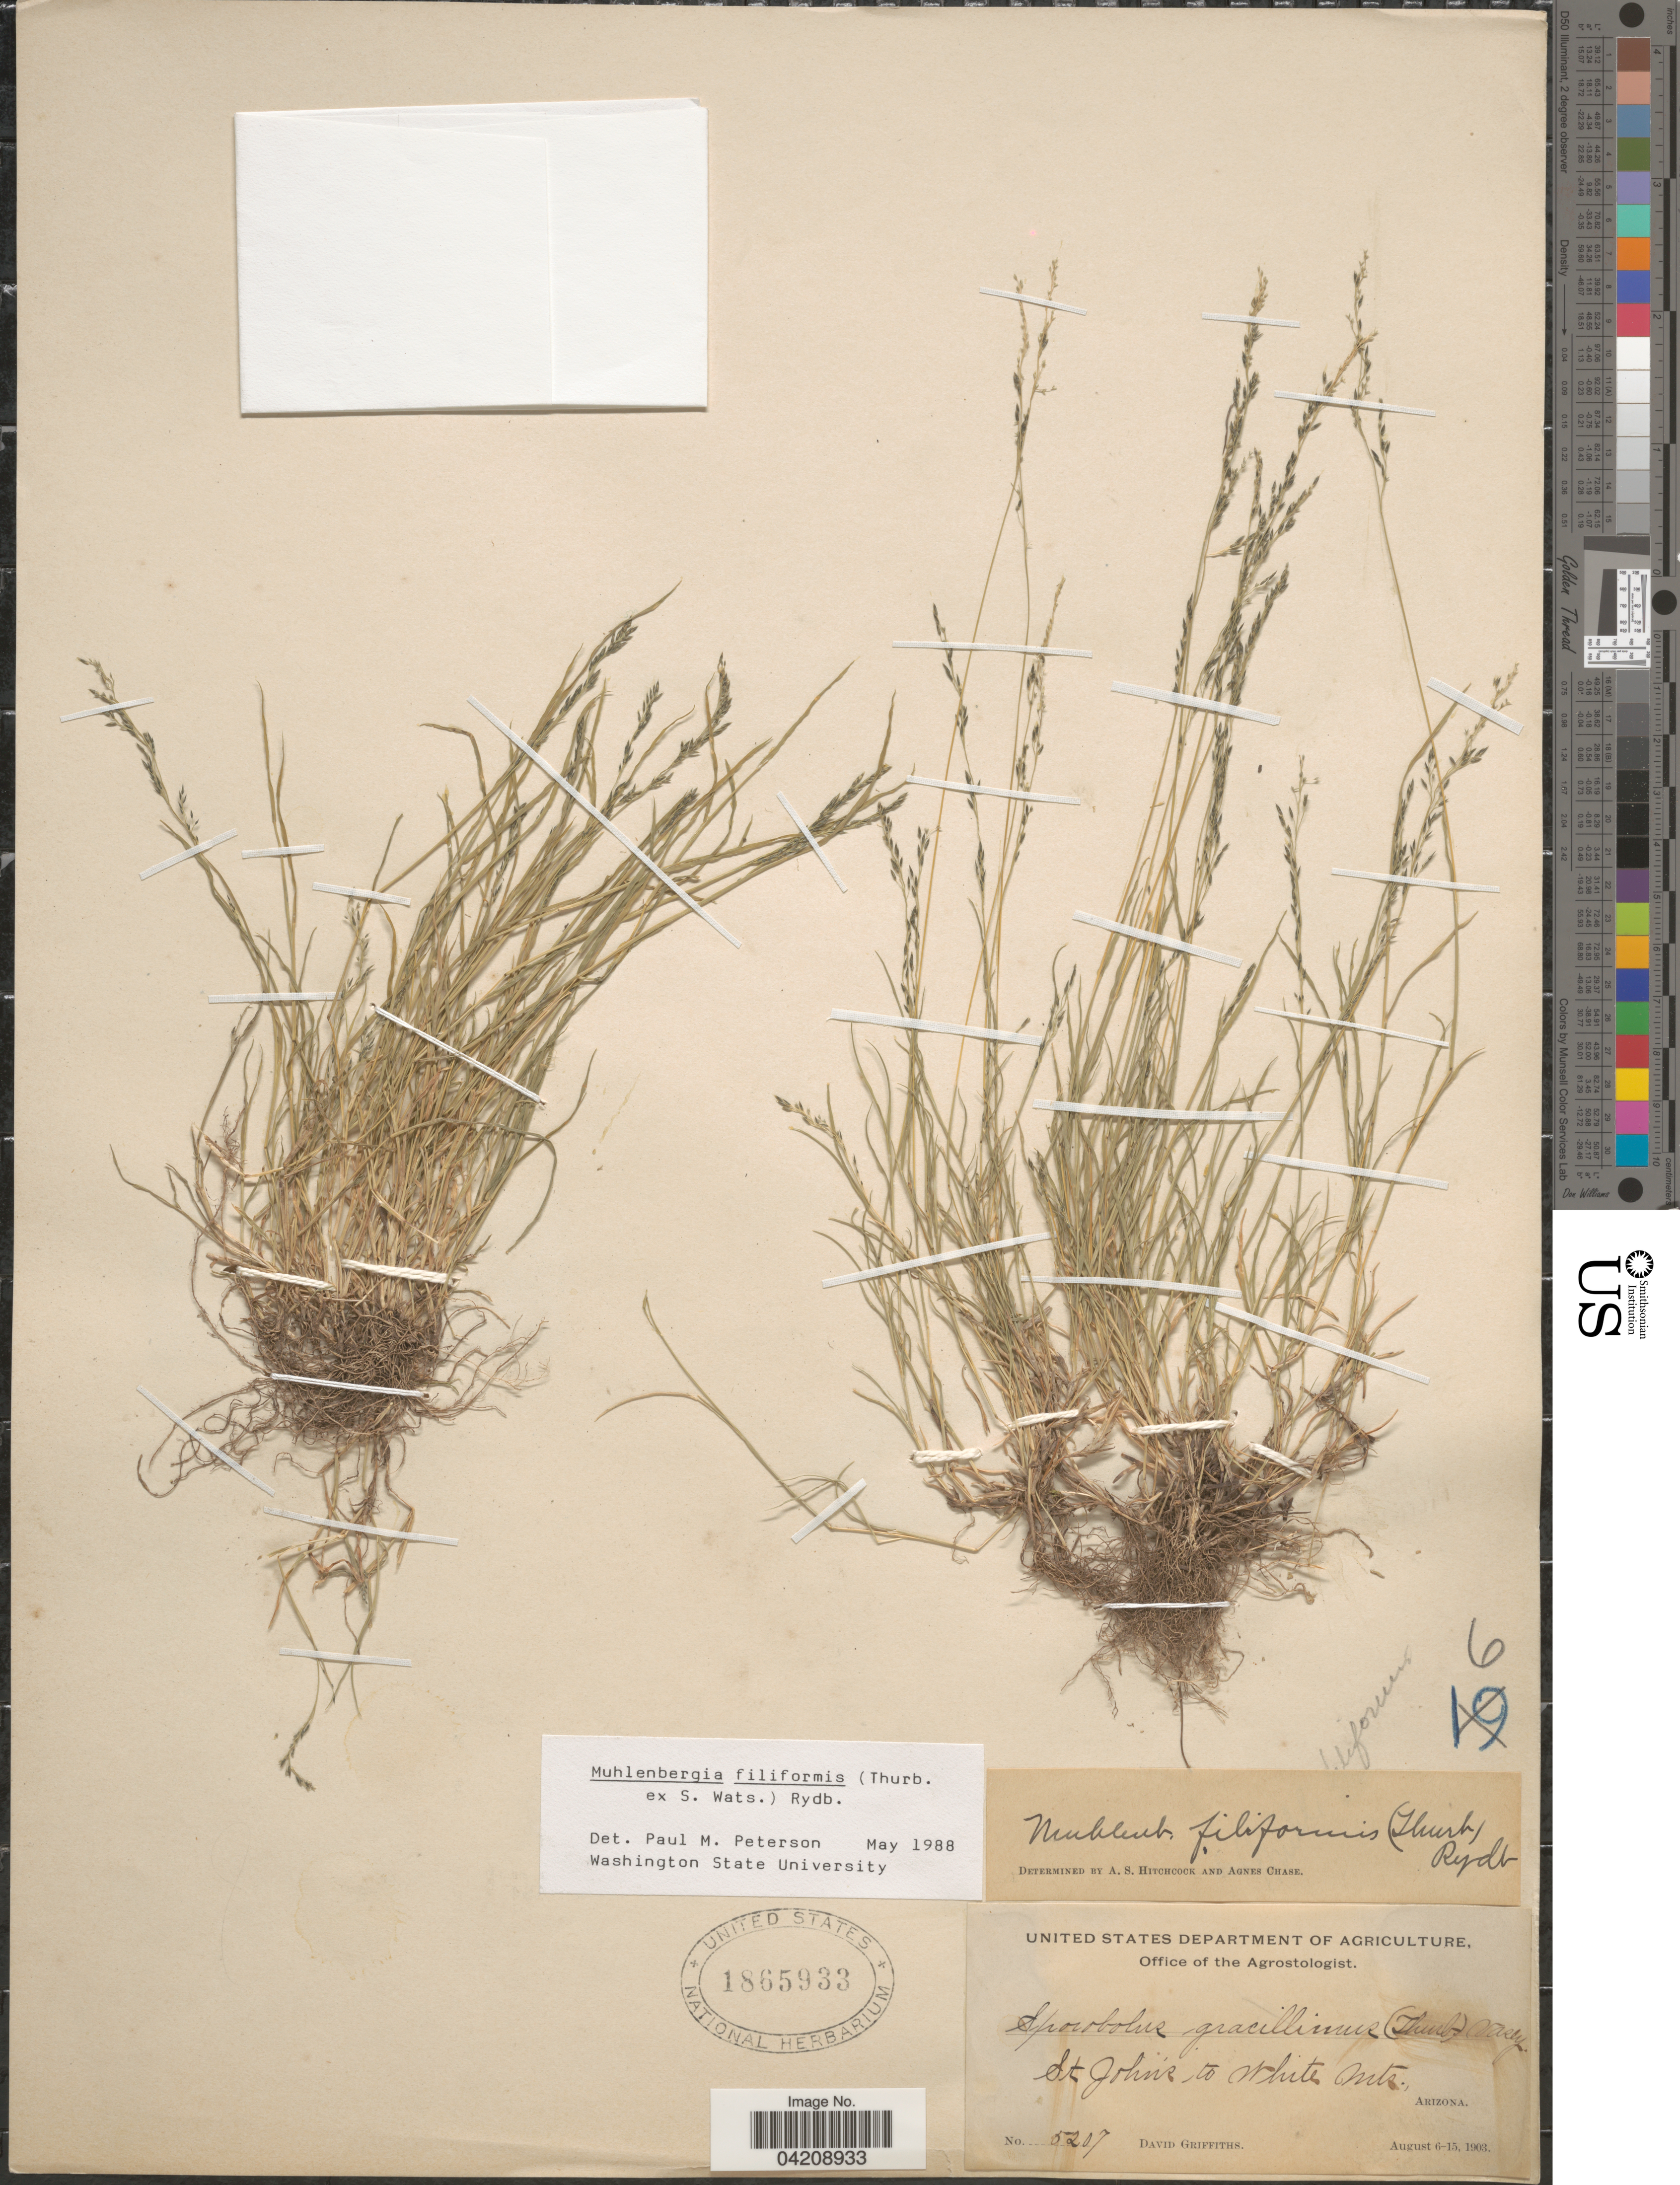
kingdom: Plantae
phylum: Tracheophyta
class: Liliopsida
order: Poales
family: Poaceae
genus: Muhlenbergia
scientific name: Muhlenbergia filiformis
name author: (Thurb. ex S. Watson) Rydb.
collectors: D. Griffiths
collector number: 5207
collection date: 1903-08-06/1903-08-15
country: United States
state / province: Arizona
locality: St John's to White Mts.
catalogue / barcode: US 1865933